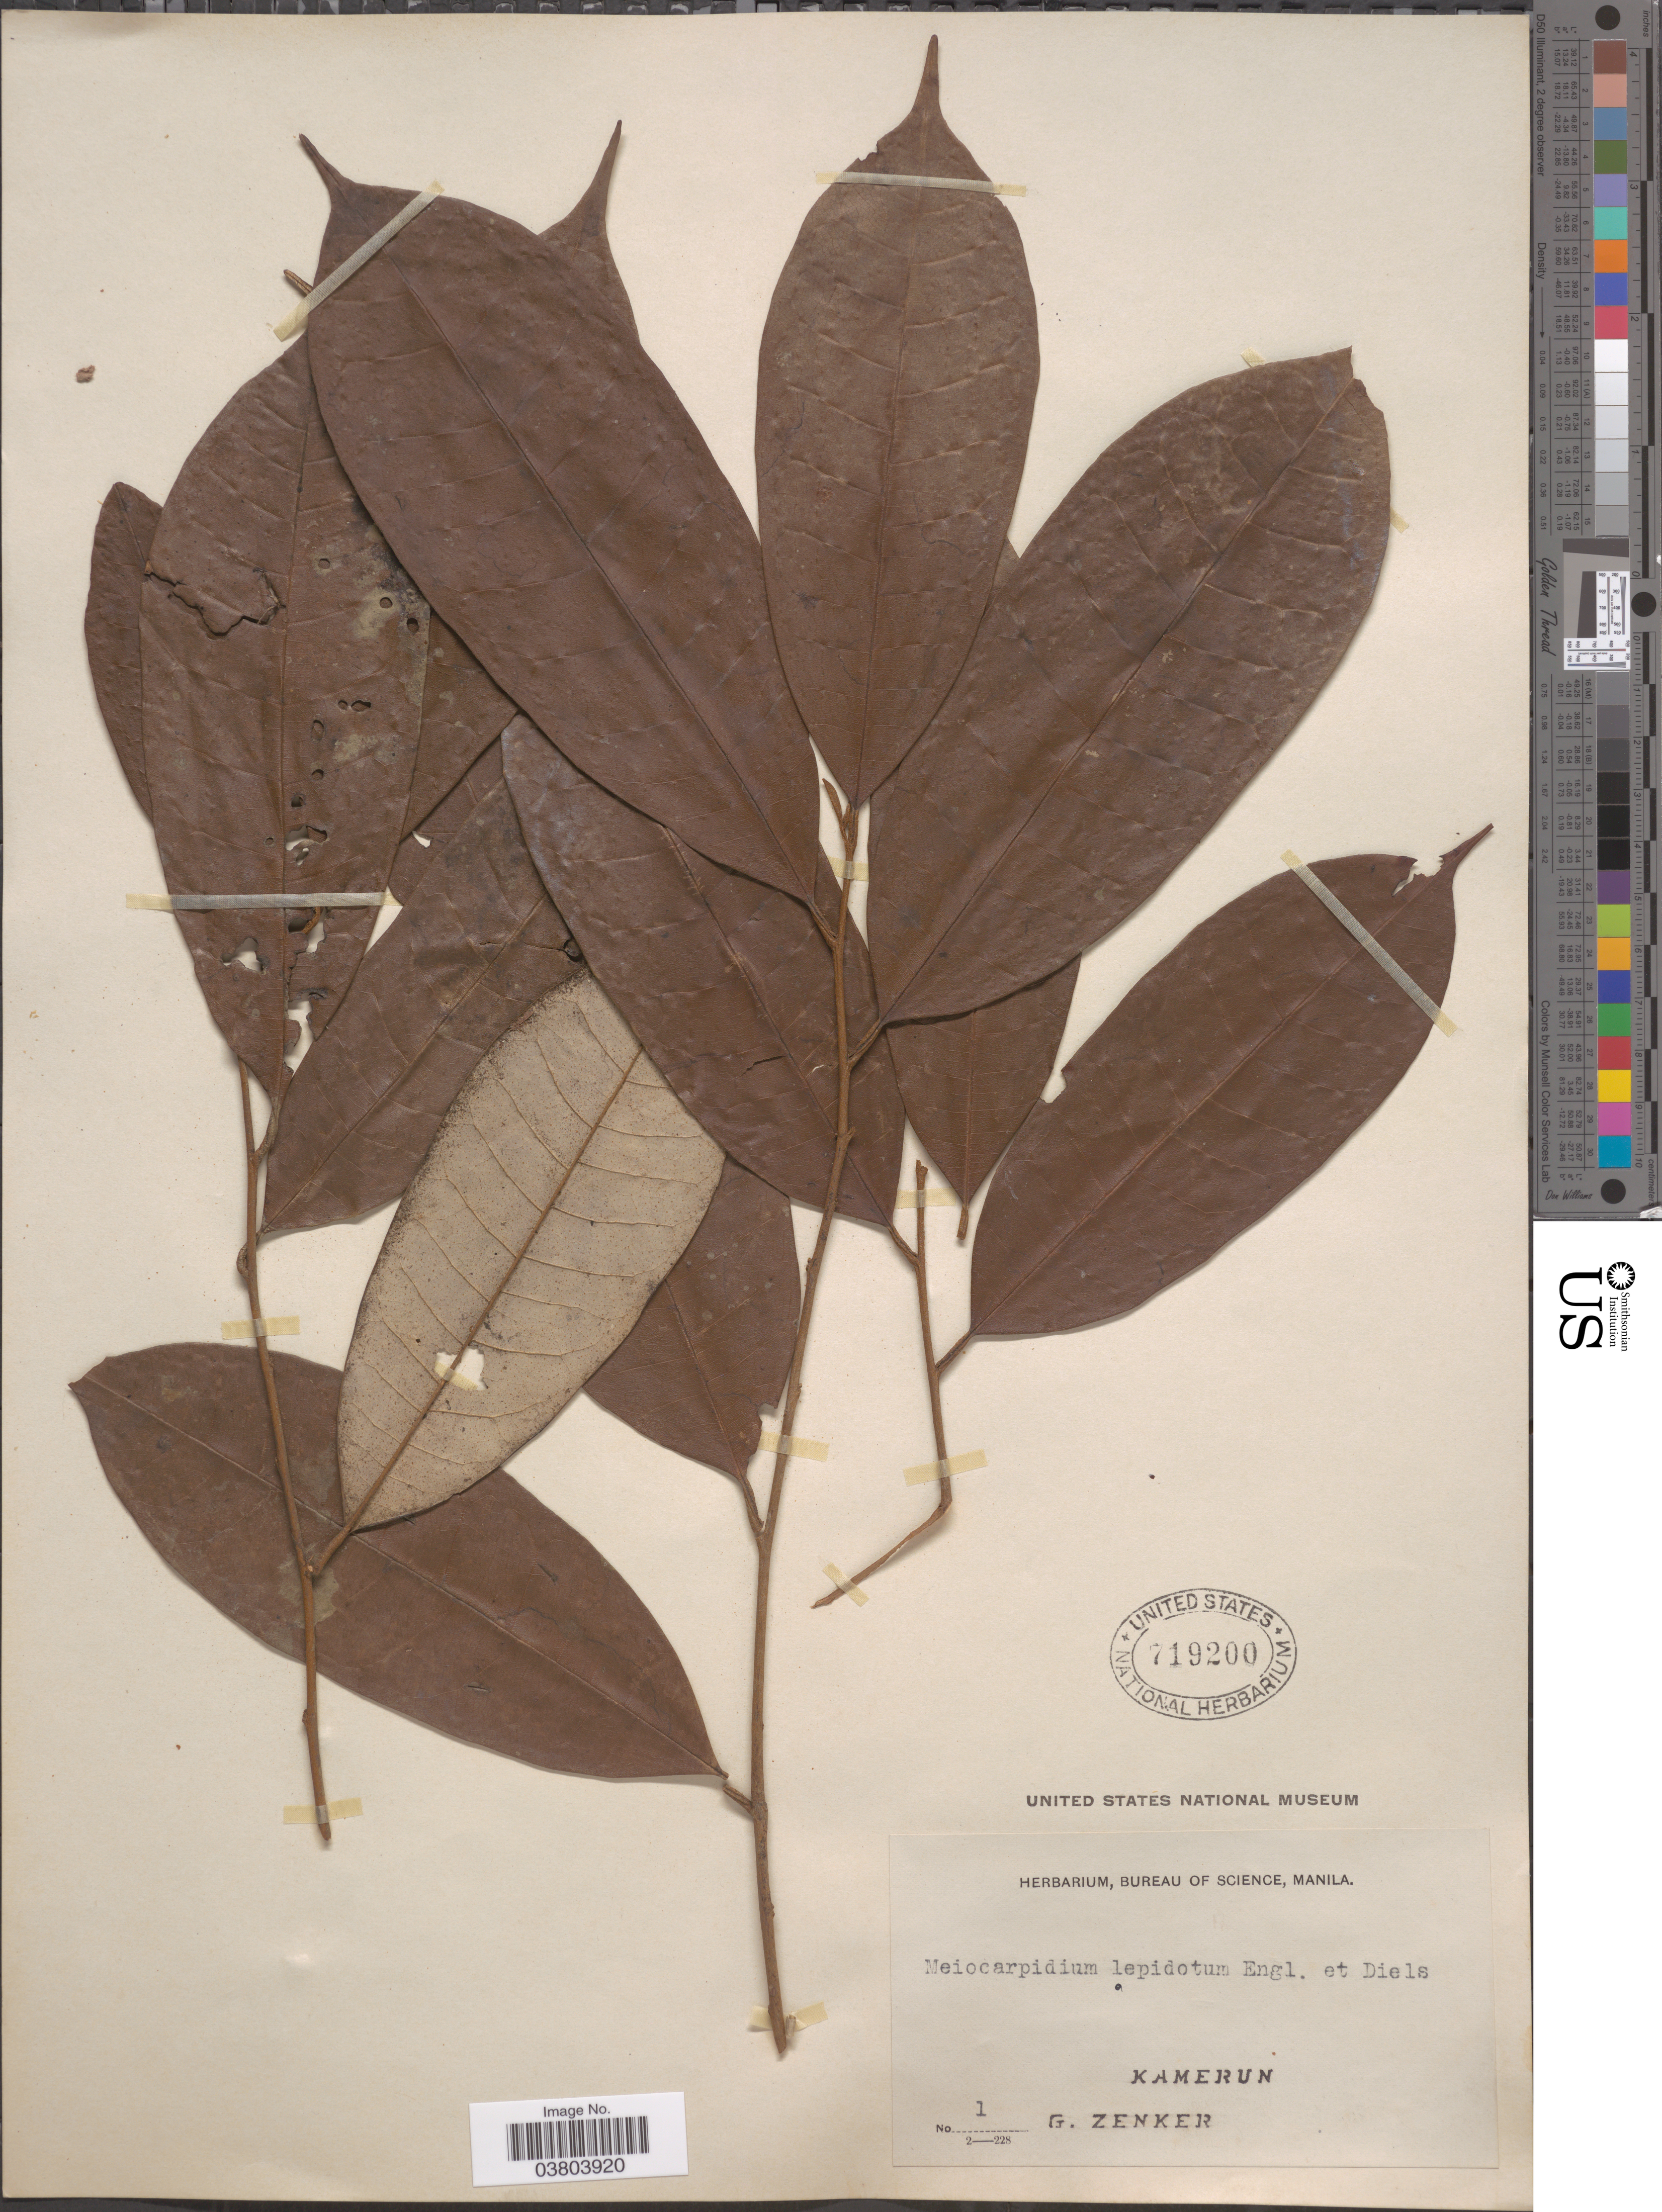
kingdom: Plantae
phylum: Tracheophyta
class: Magnoliopsida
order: Magnoliales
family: Annonaceae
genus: Meiocarpidium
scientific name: Meiocarpidium lepidotum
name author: Engl. & Diels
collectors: G. A. Zenker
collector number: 1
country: Cameroon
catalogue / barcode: US 719200